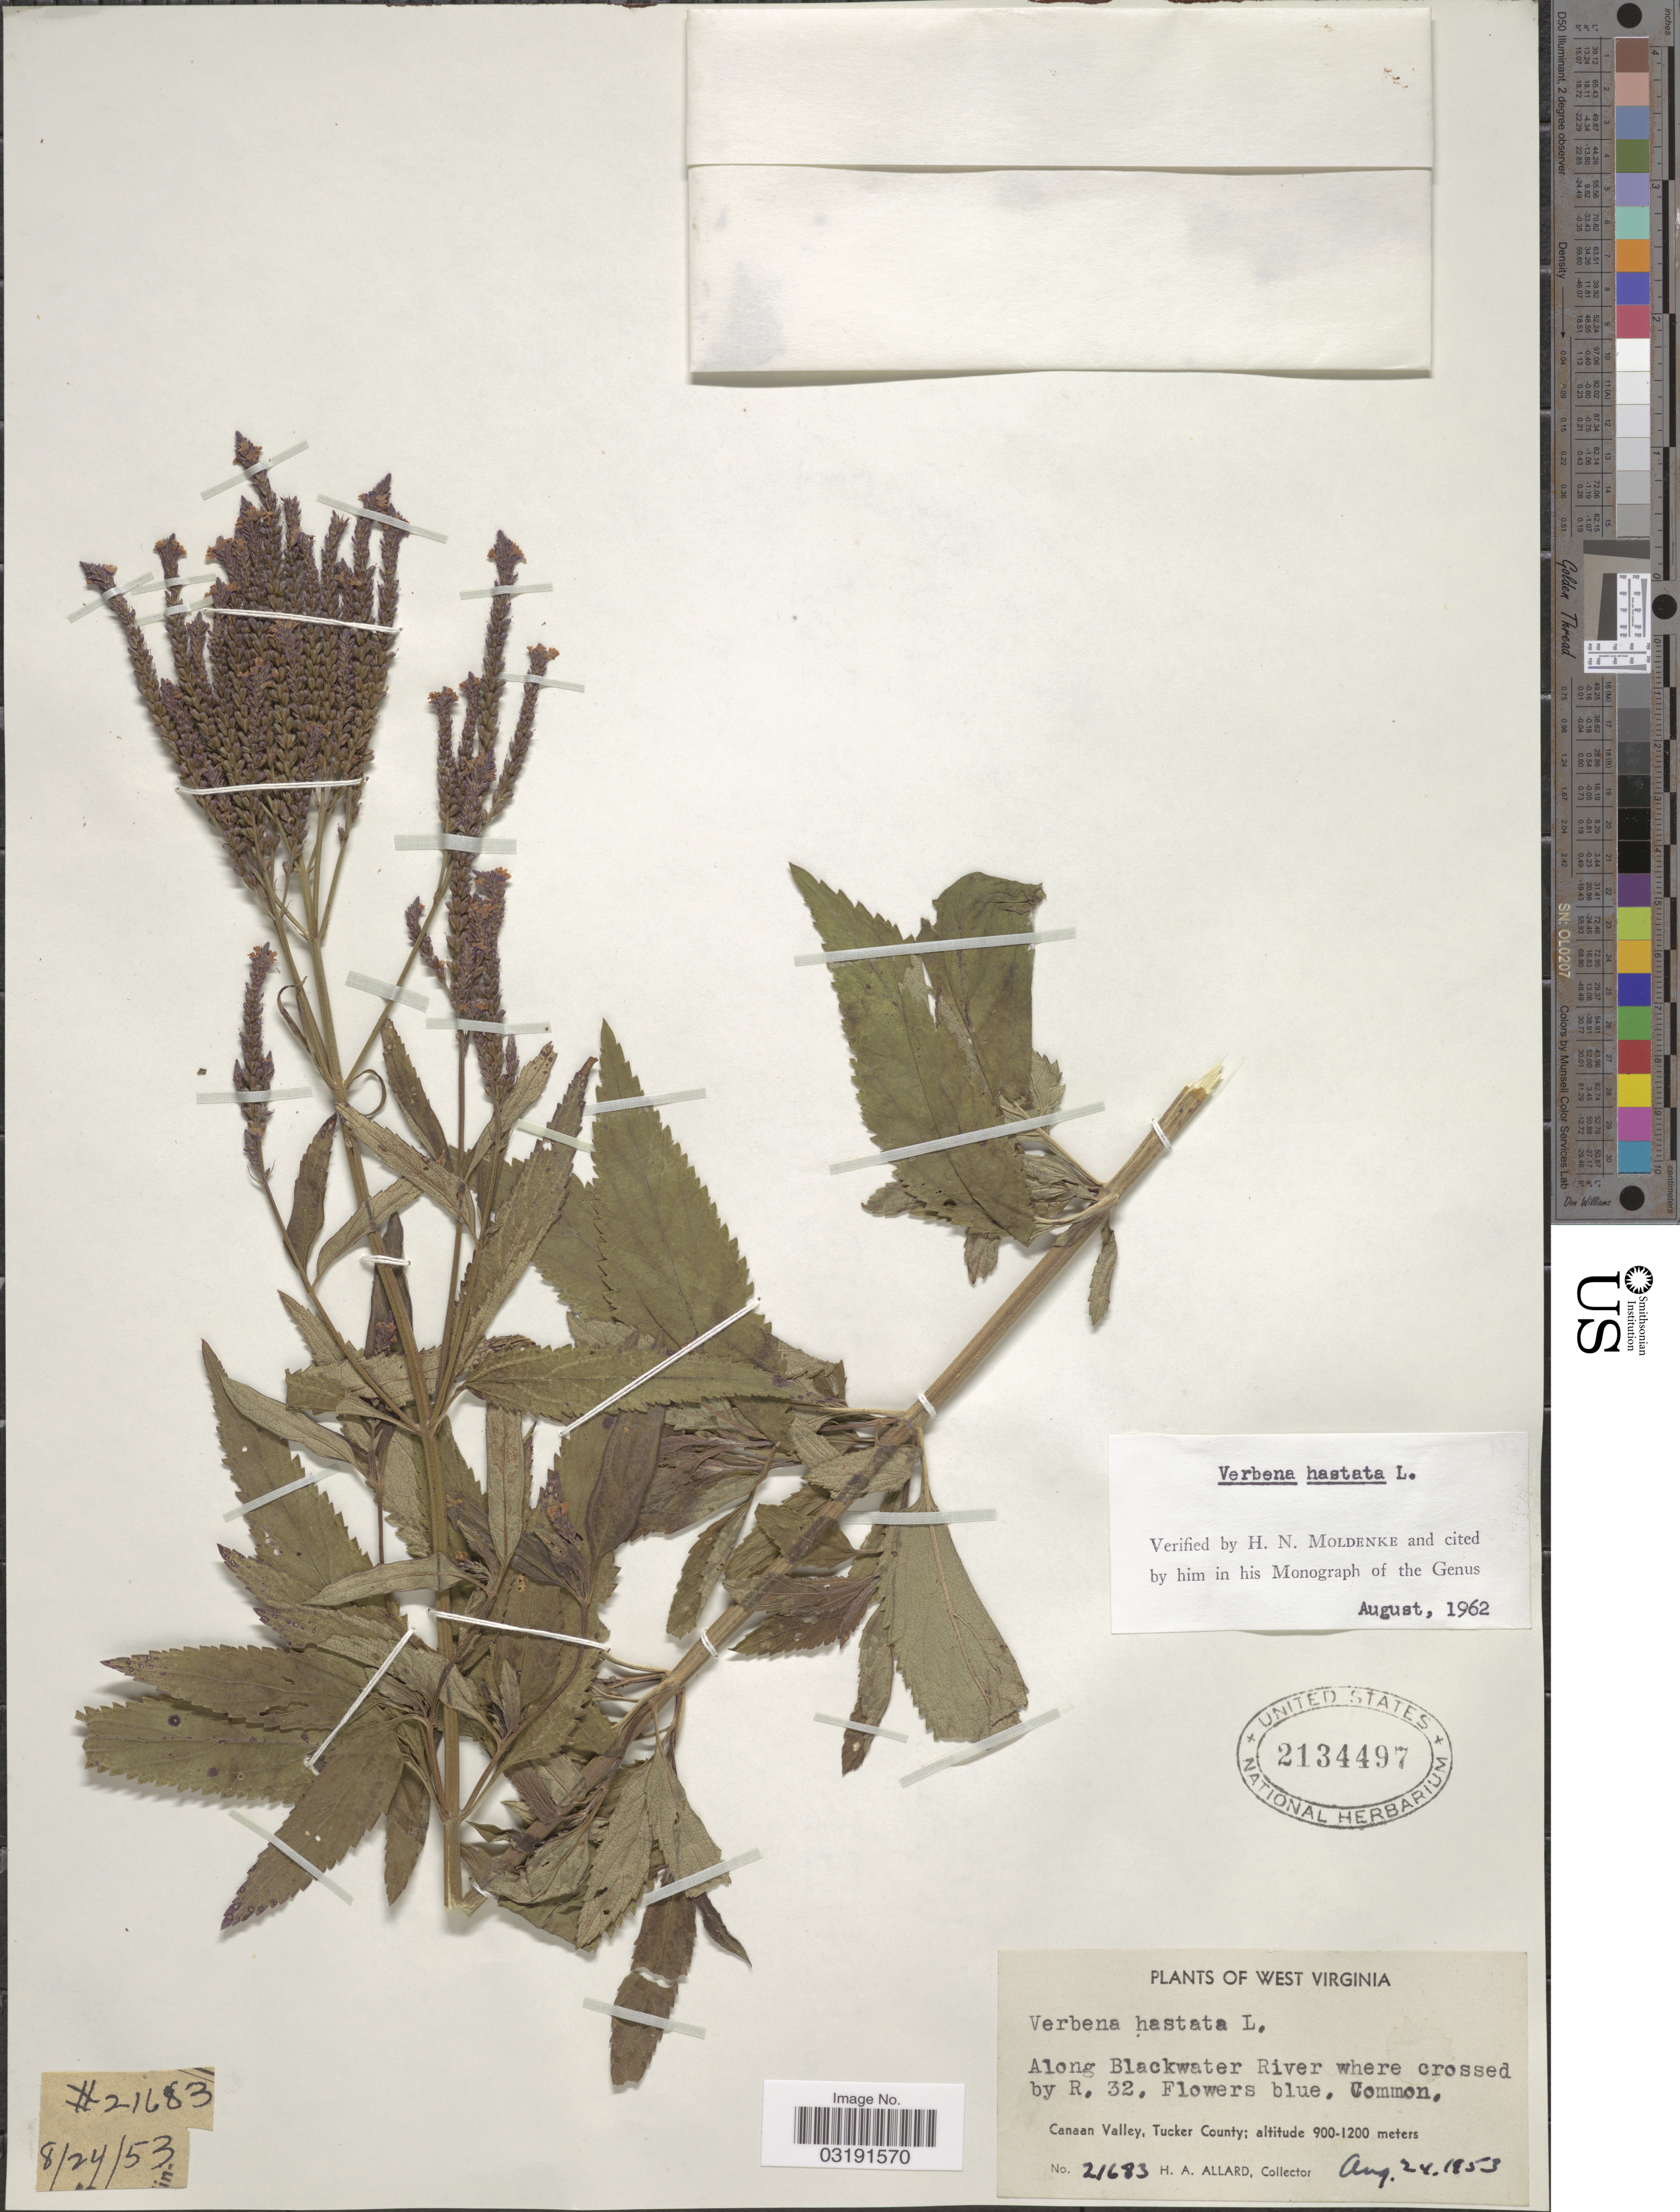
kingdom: Plantae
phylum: Tracheophyta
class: Magnoliopsida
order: Lamiales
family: Verbenaceae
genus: Verbena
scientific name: Verbena hastata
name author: L.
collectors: H. A. Allard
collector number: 21683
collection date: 1853-08-24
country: United States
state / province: West Virginia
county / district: Tucker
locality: Along Blackwater River where crossed by R. 32. Canaan Valley, Tucker County.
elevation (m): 900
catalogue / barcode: US 2134497